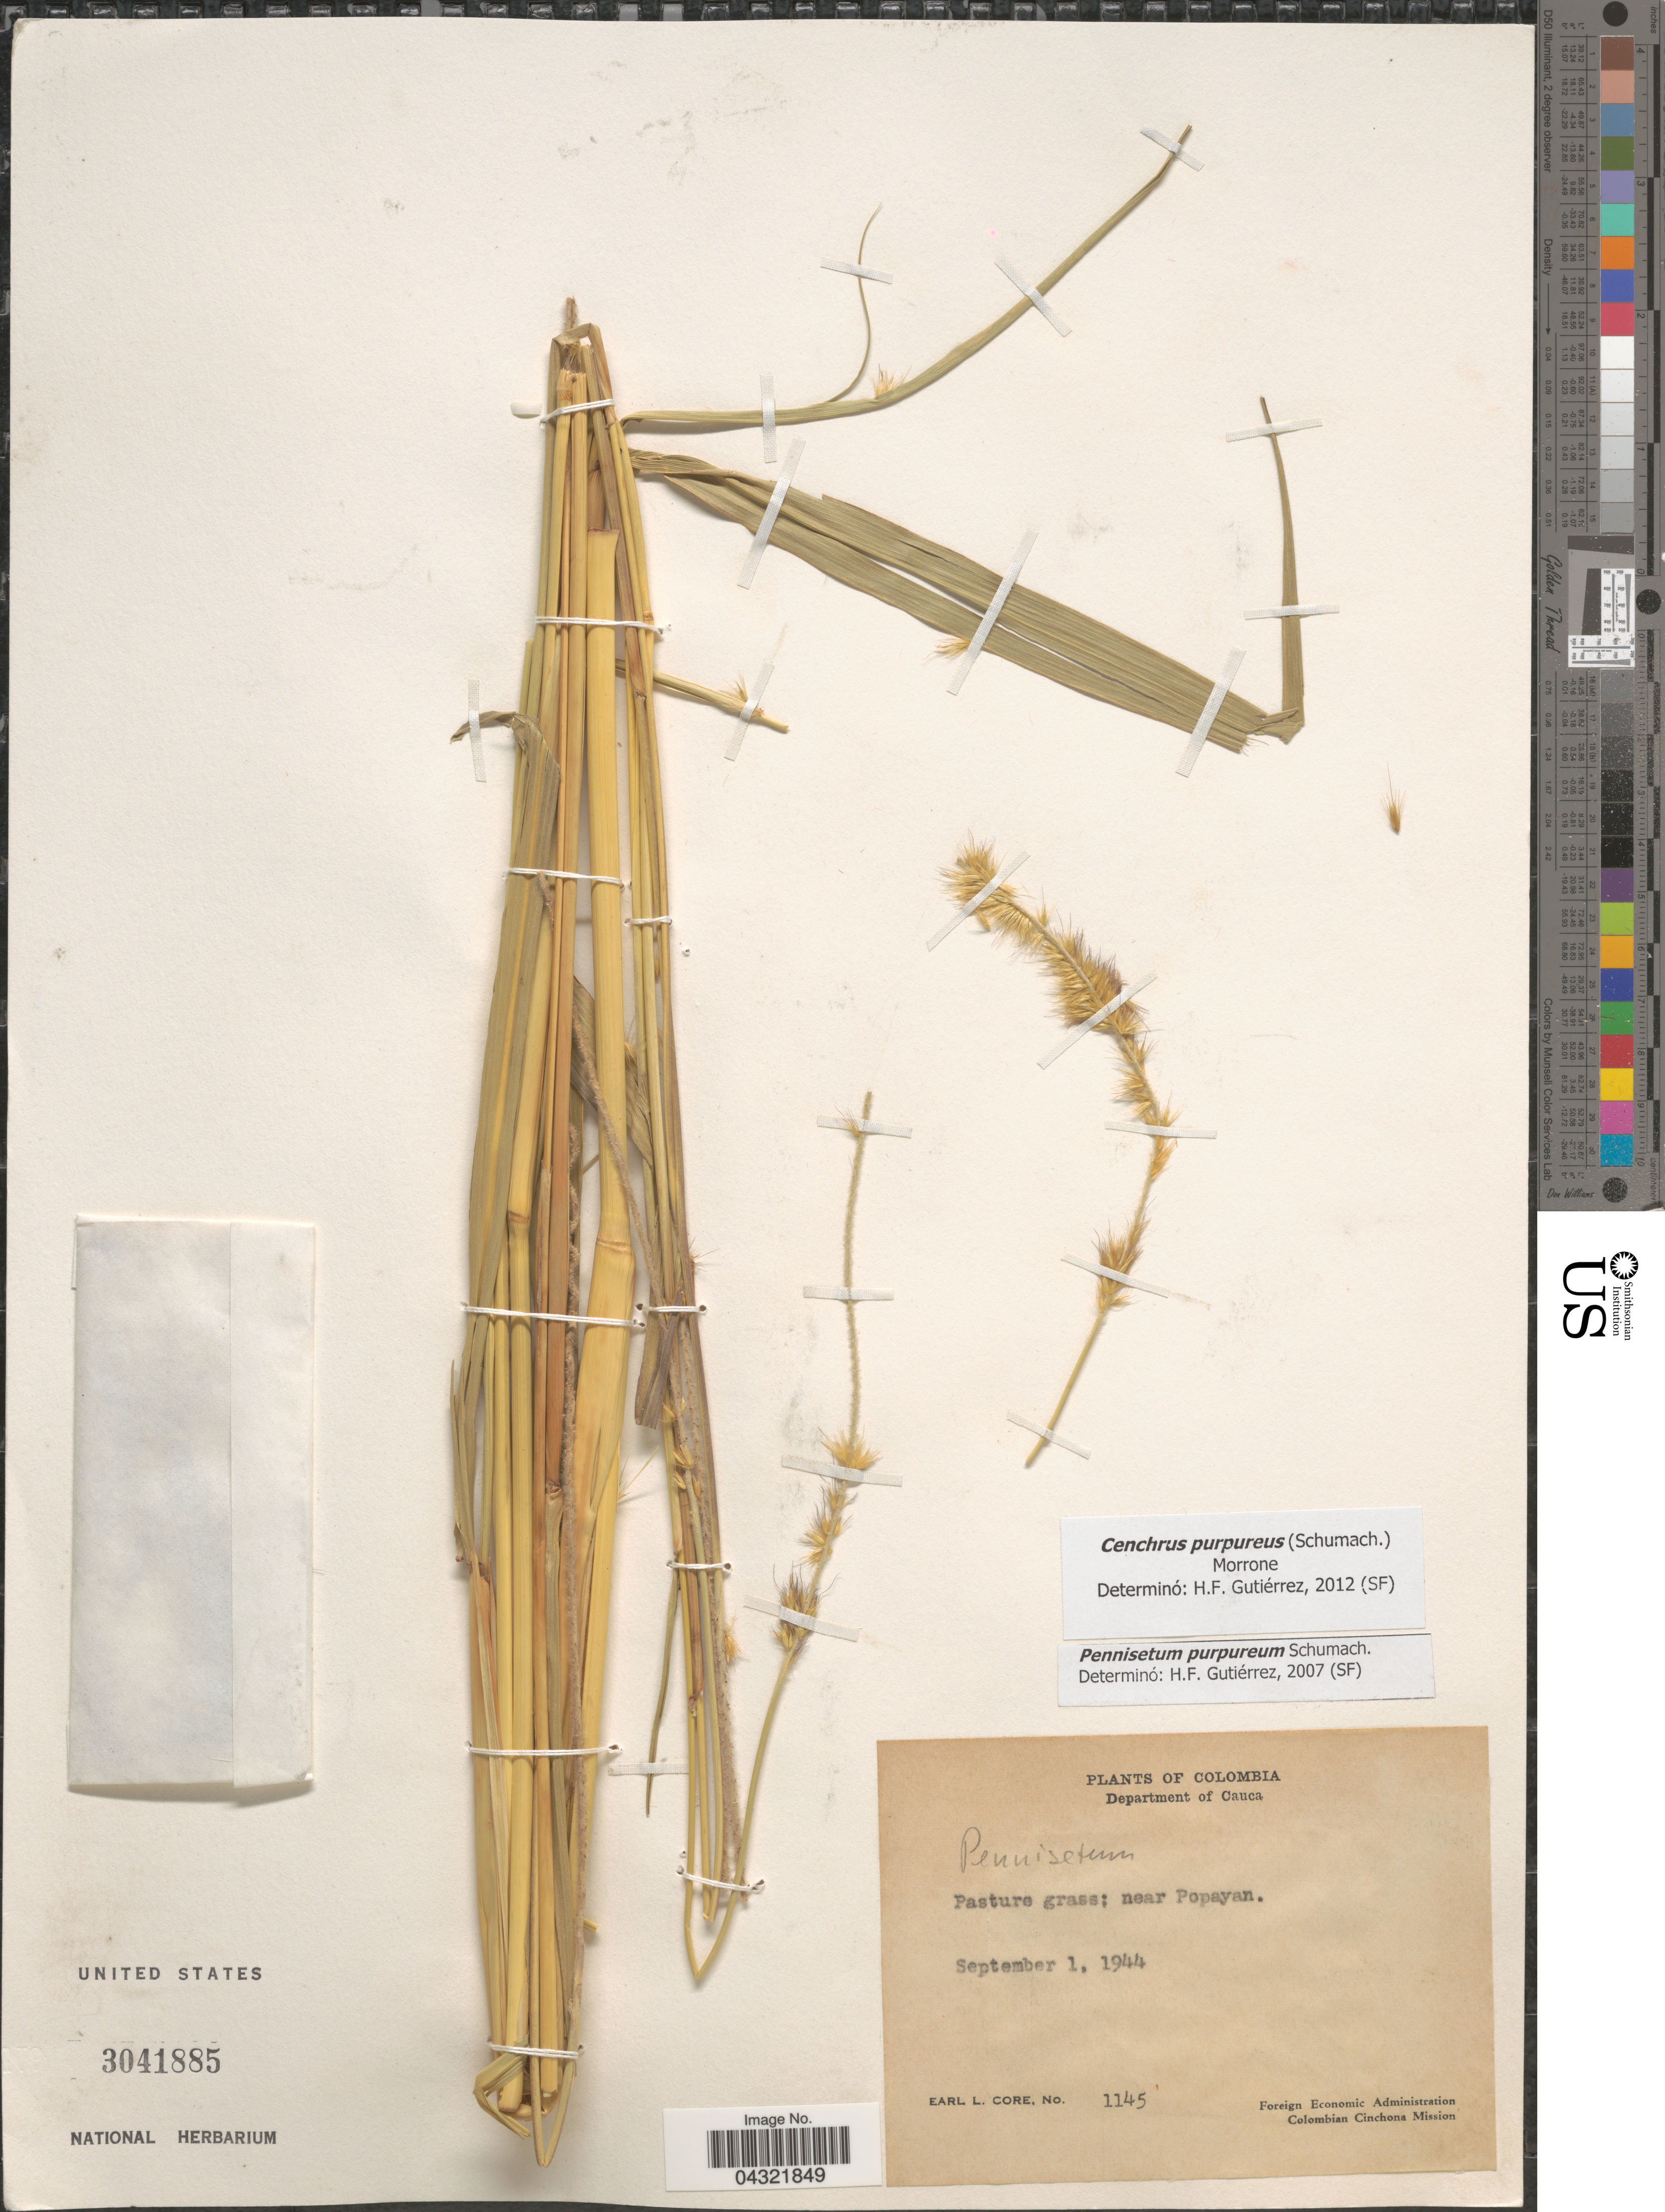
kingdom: Plantae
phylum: Tracheophyta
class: Liliopsida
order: Poales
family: Poaceae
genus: Cenchrus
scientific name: Cenchrus purpureus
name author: (Schumach.) Morrone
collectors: E. L. Core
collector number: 1145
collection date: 1944-09-01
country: Colombia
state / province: Cauca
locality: Department of Cauca. Pasture grass; near Popayan. Colombian Cinchona Mission.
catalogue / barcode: US 3041885